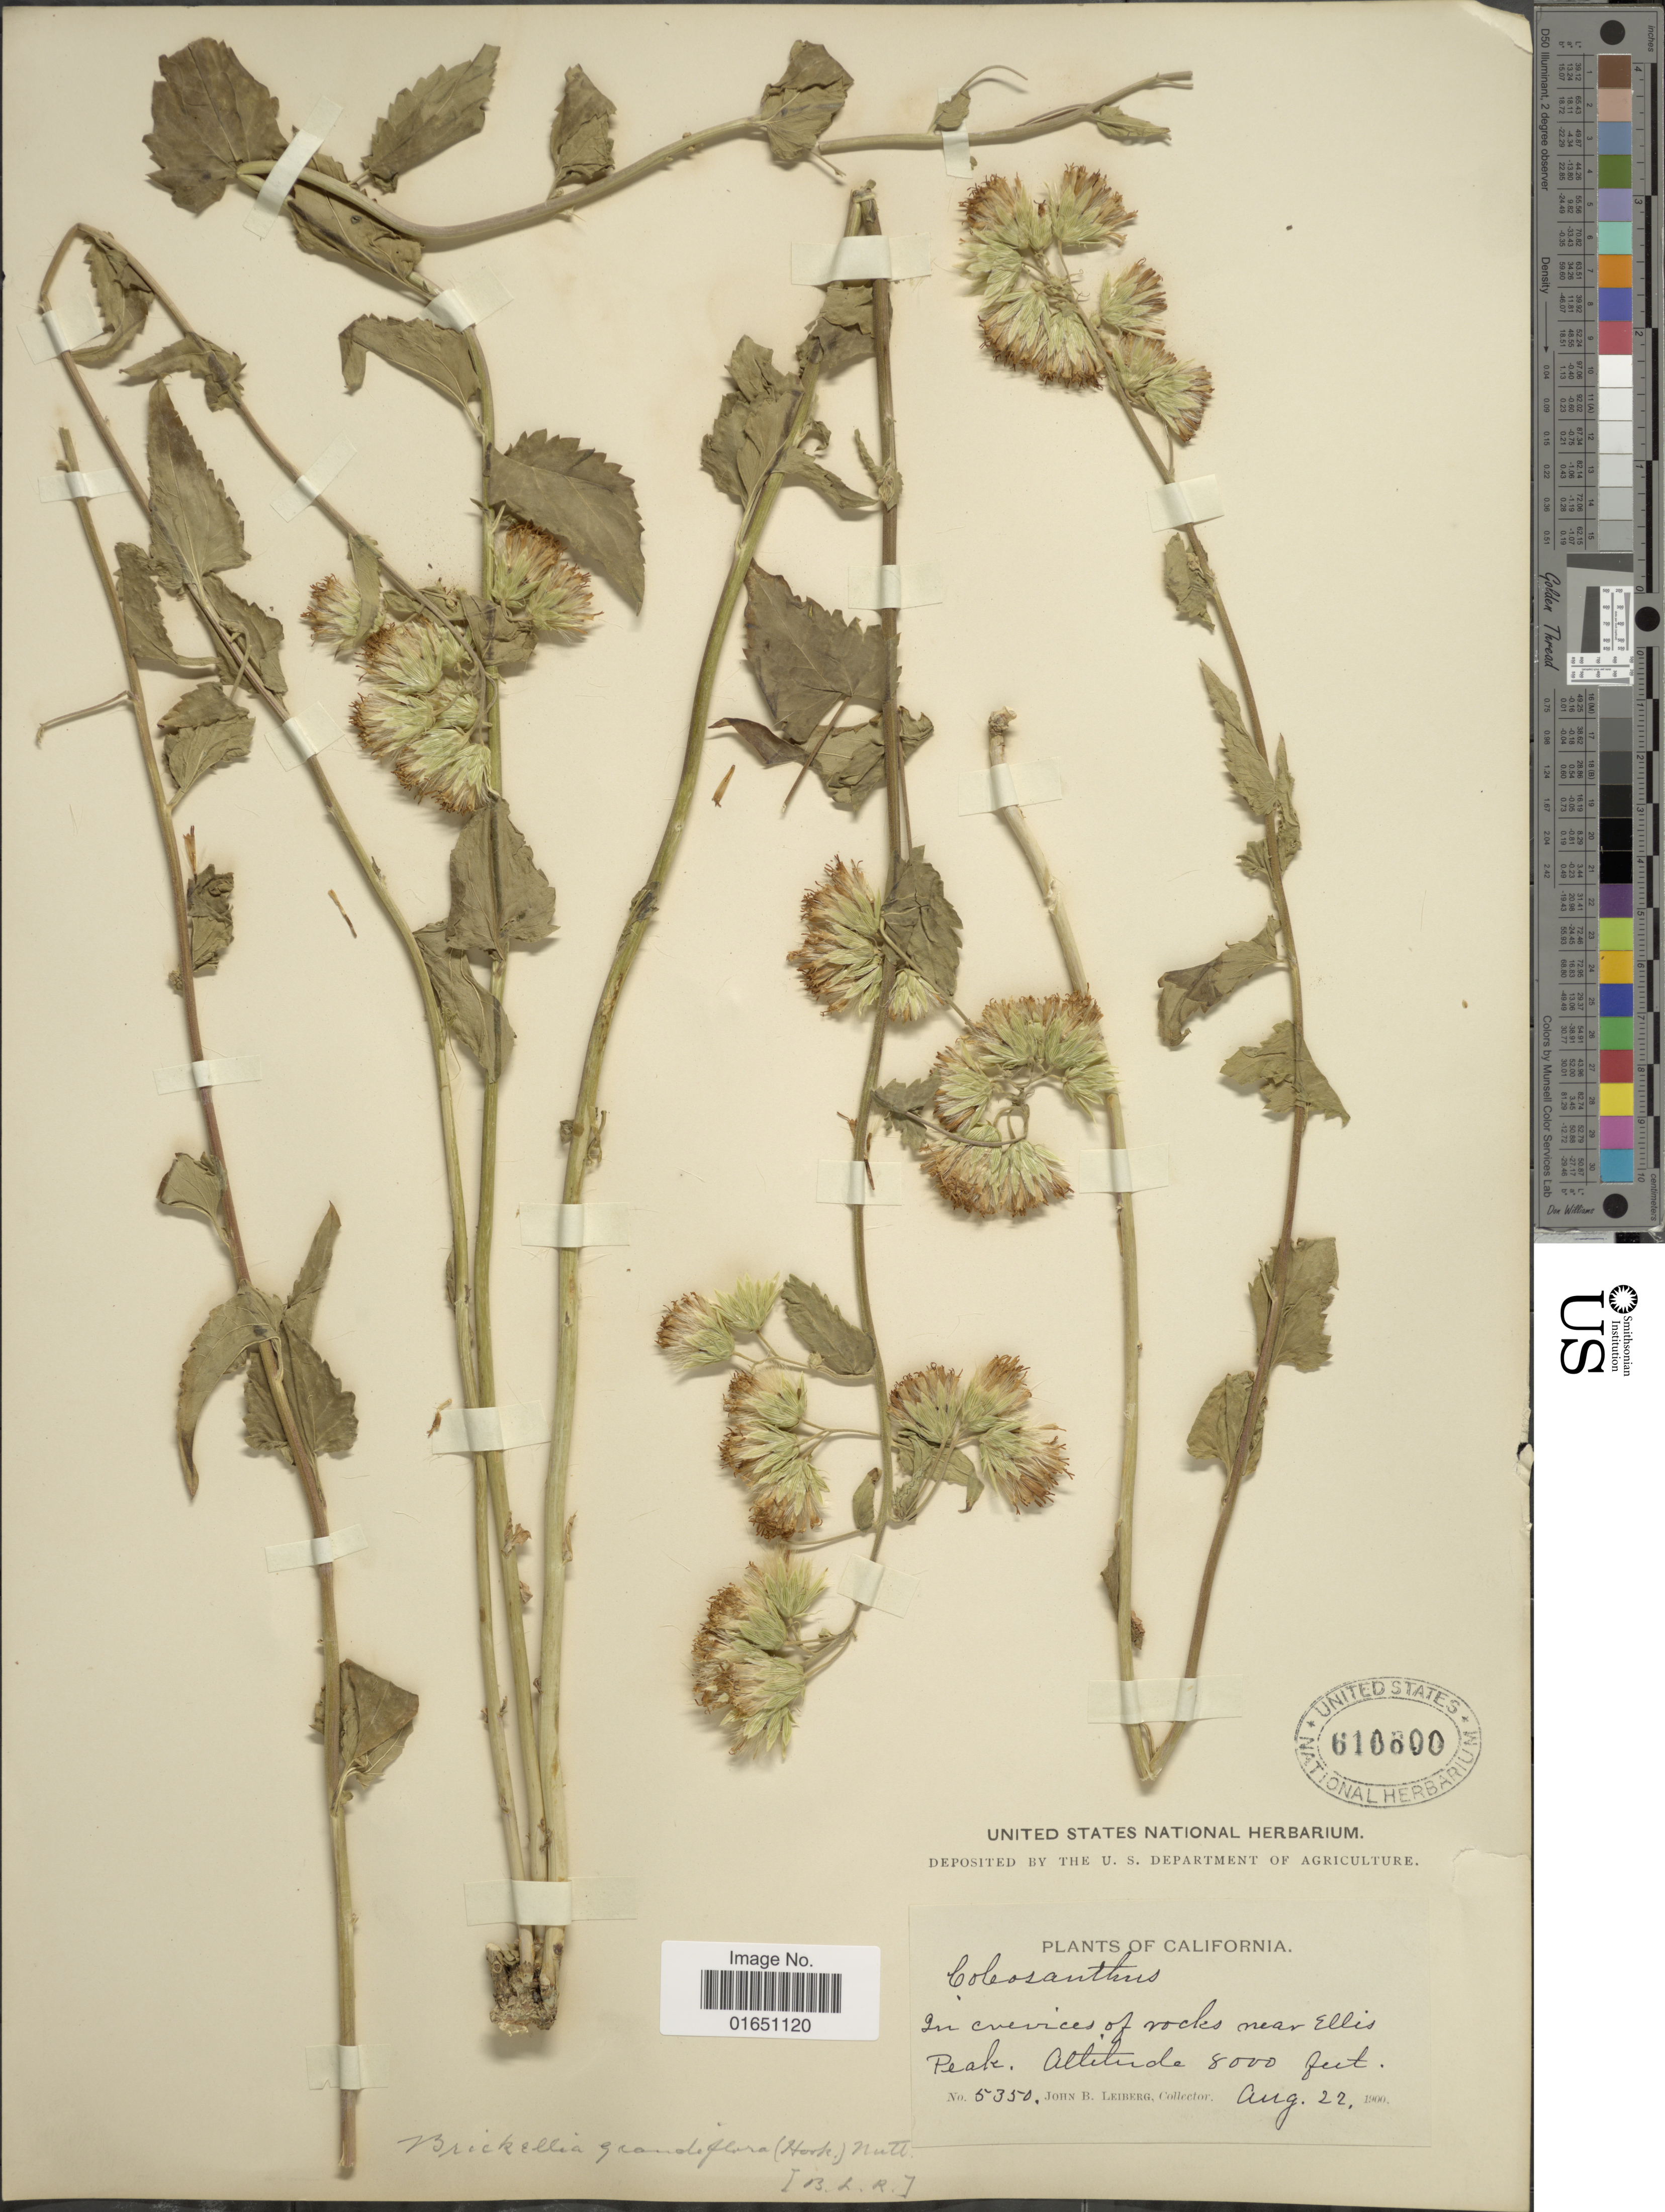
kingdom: Plantae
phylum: Tracheophyta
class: Magnoliopsida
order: Asterales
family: Asteraceae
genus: Brickellia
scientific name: Brickellia grandiflora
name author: (Hook.) Nutt.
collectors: J. B. Leiberg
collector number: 5350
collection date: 1900-08-22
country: United States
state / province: California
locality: In crevices of rocks near Ellis Peak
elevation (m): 2438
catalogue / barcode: US 610600